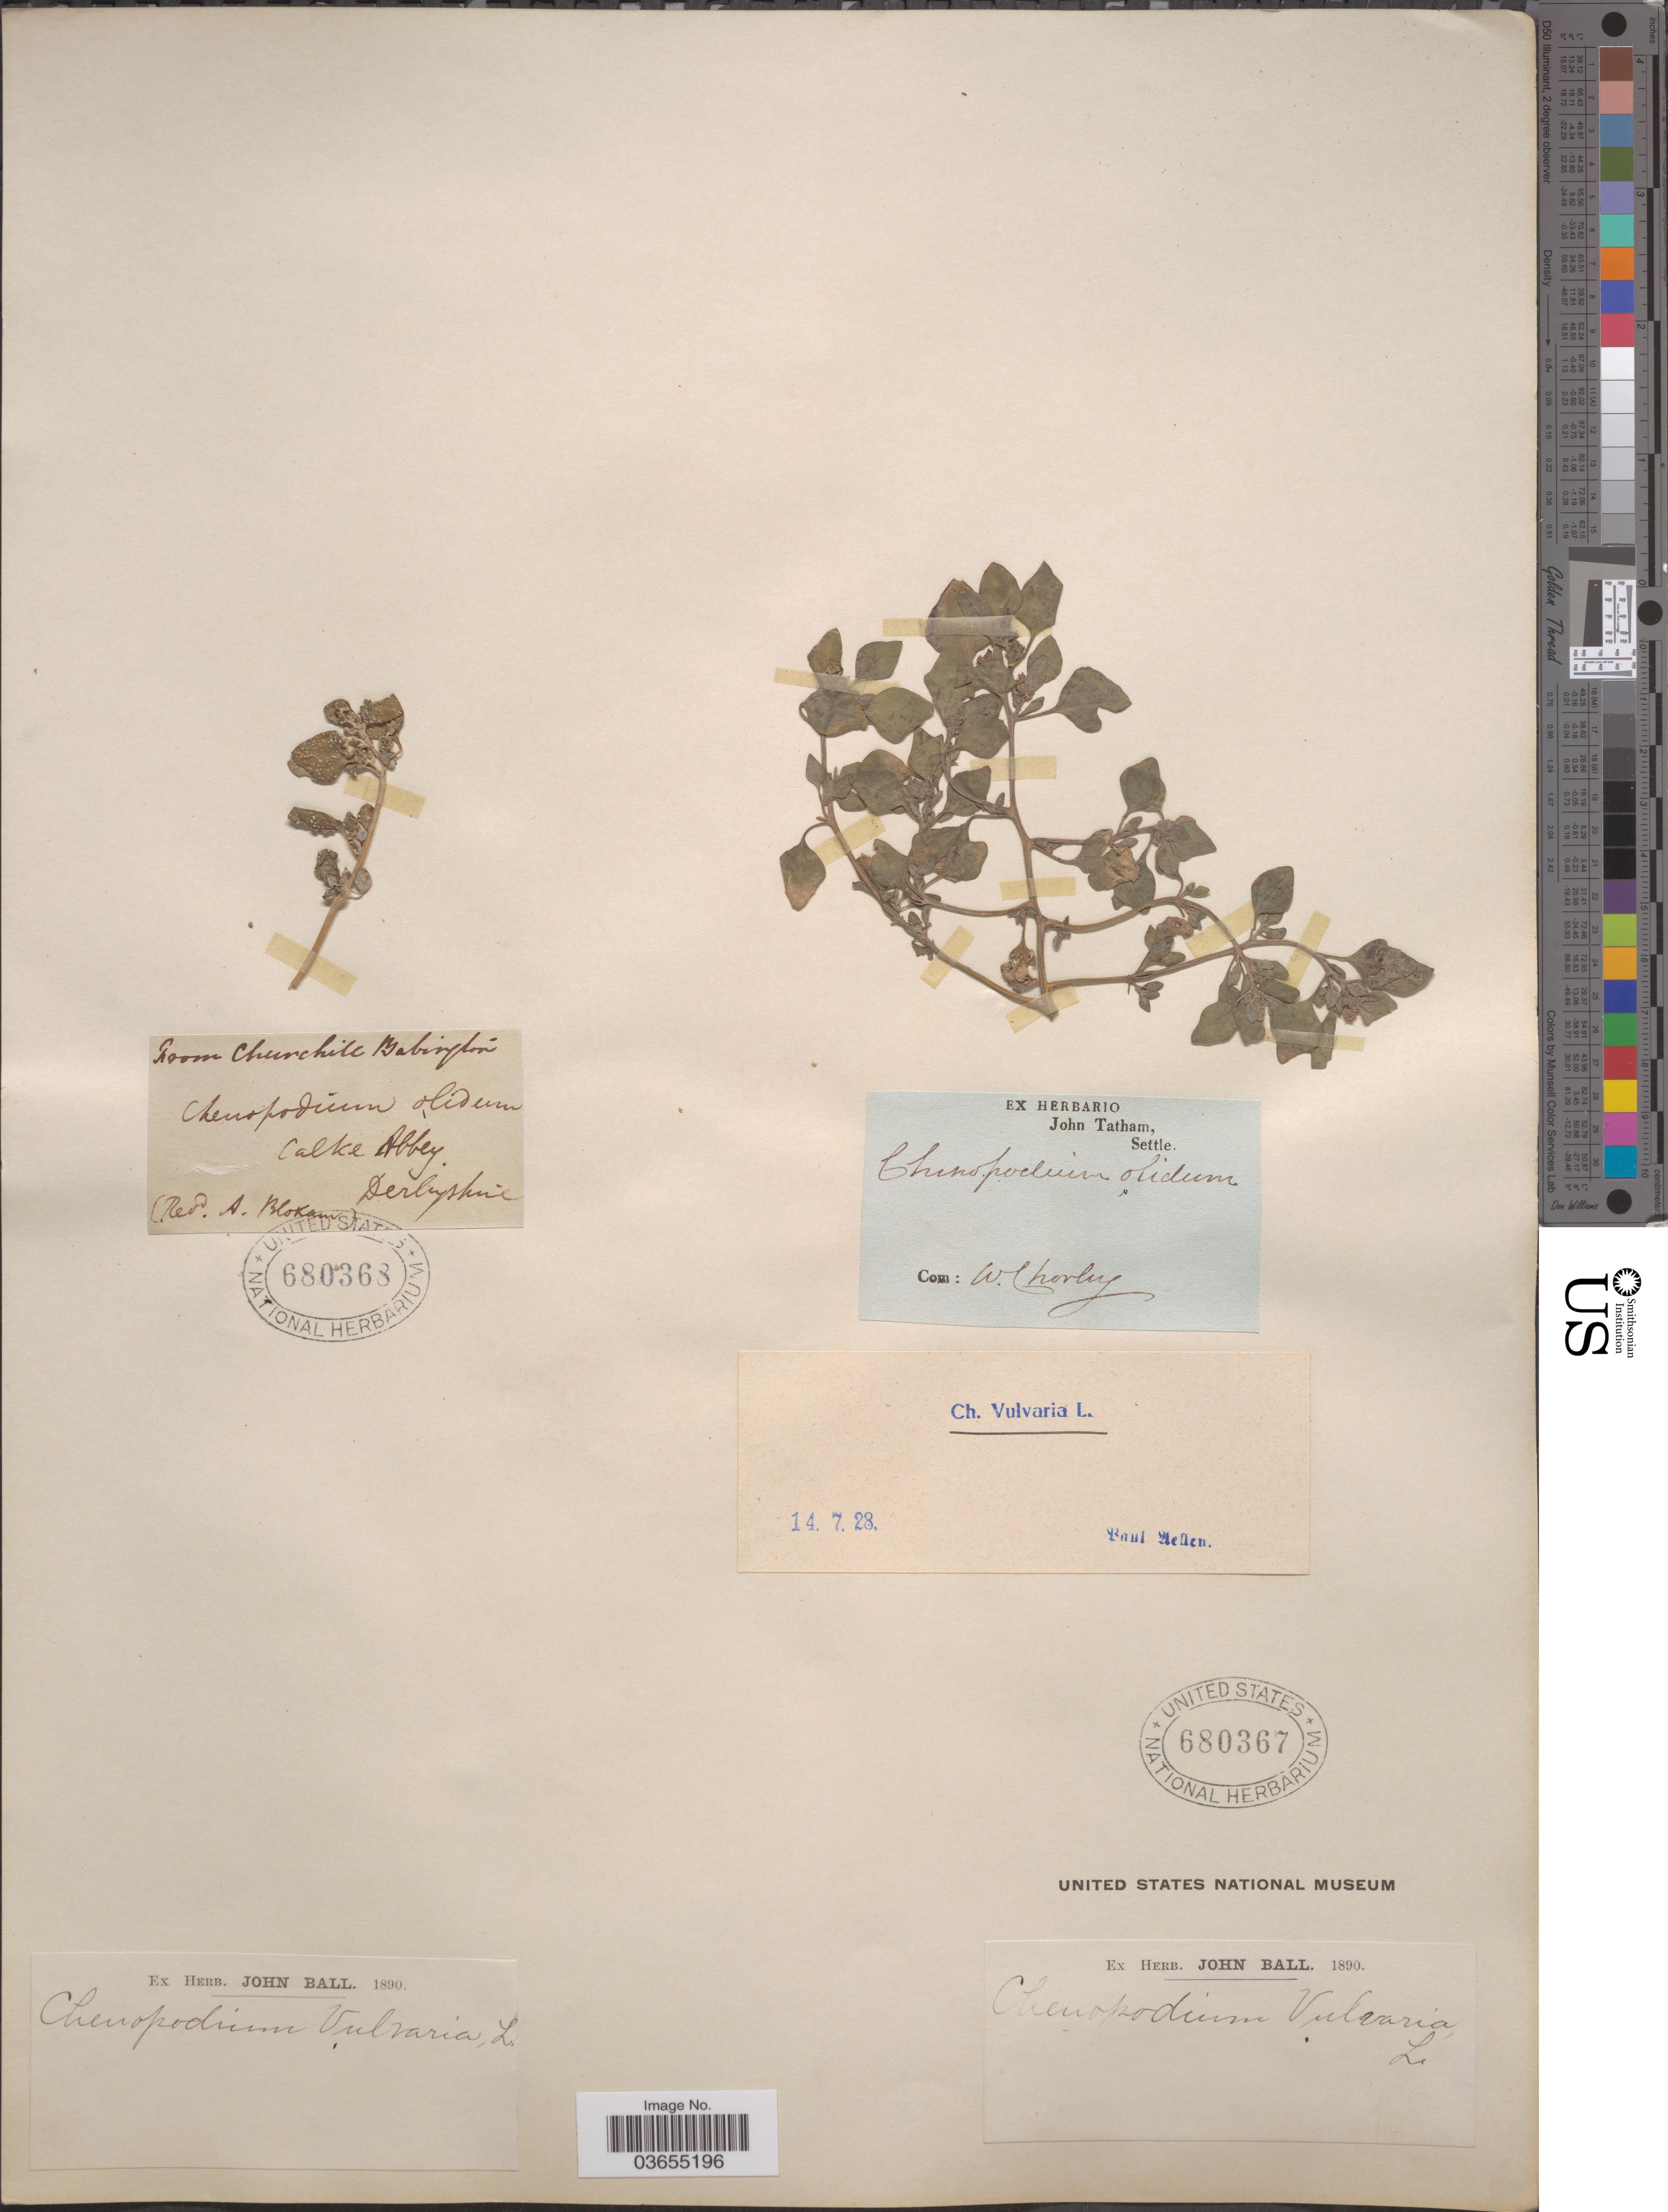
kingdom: Plantae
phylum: Tracheophyta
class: Magnoliopsida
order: Caryophyllales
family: Amaranthaceae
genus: Chenopodium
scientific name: Chenopodium vulvaria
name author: L.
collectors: ex herb. John Tatham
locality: Settle [unsure placement]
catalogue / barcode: US 680367